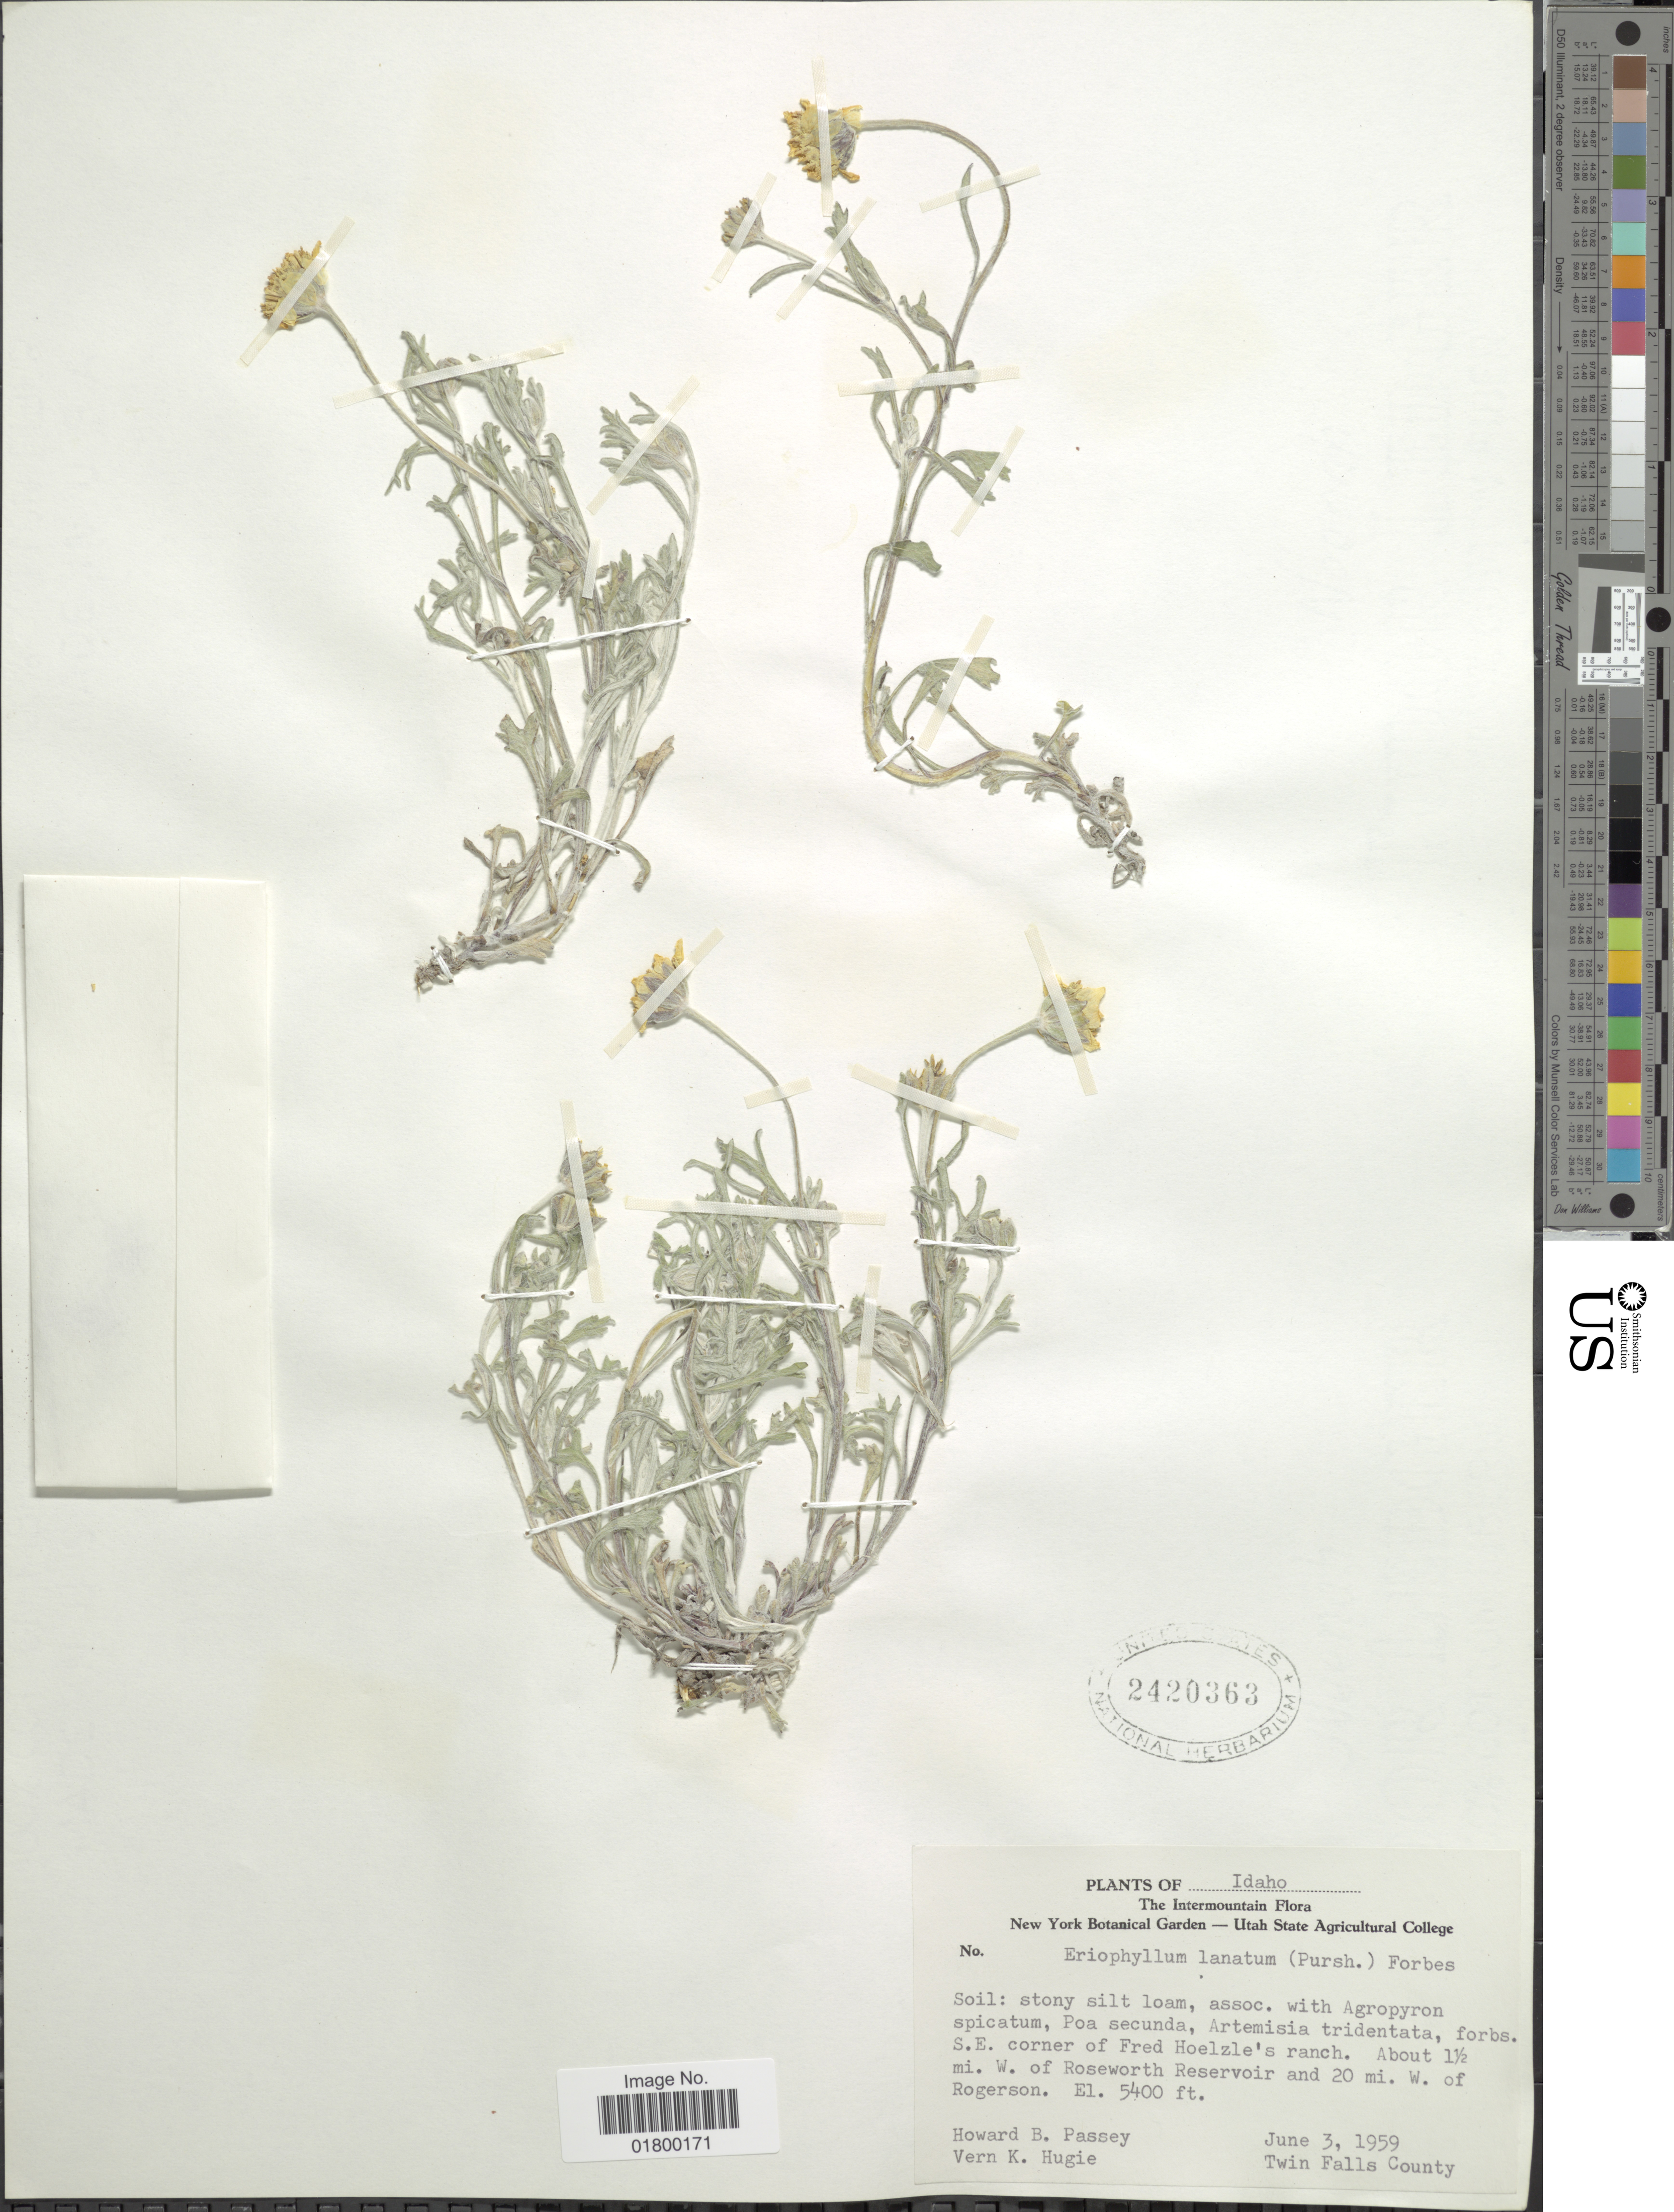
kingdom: Plantae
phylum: Tracheophyta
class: Magnoliopsida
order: Asterales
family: Asteraceae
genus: Eriophyllum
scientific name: Eriophyllum lanatum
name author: (Pursh) J. Forbes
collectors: H. Passey & V. Hugie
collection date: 1959-06-03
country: United States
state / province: Idaho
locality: S. E. corner of Fred Hoelzle's ranch, About 1½ mi. W. of Roseworth Reservoir and 20 mi. W. of Rogerson, Twin Falls County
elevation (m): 1646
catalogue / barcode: US 2420363